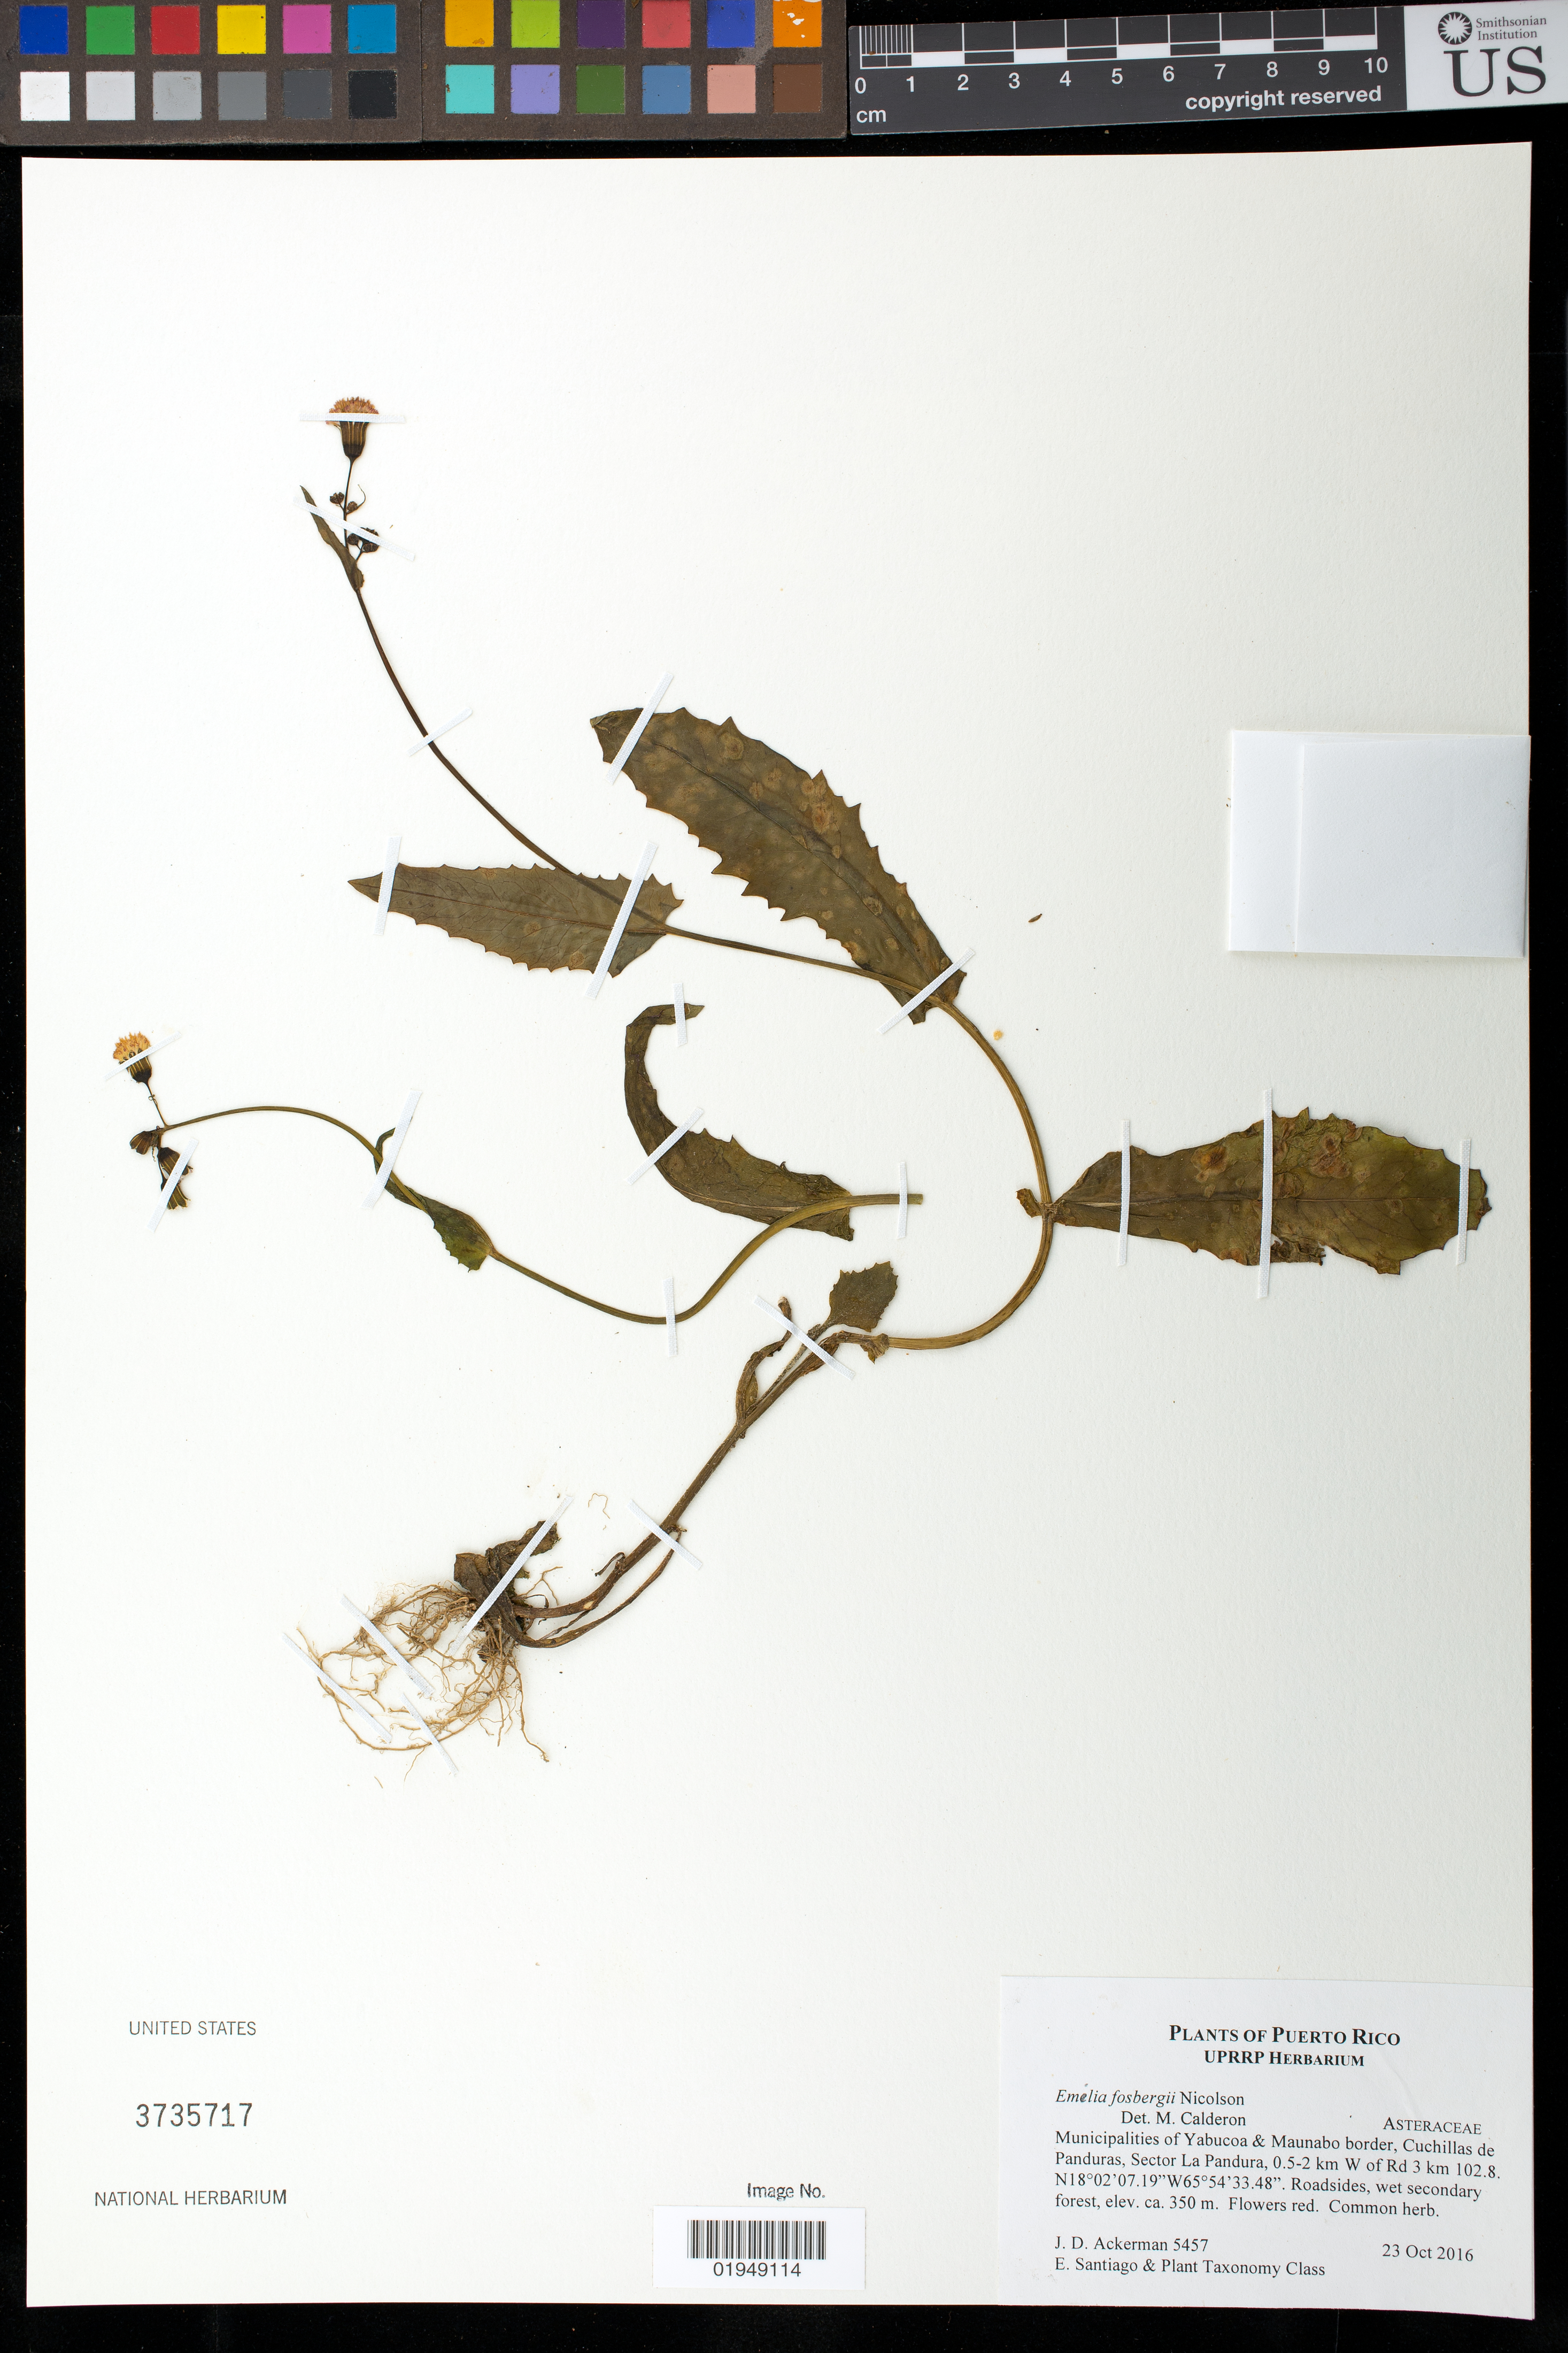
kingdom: Plantae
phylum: Tracheophyta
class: Magnoliopsida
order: Asterales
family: Asteraceae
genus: Emilia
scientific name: Emilia fosbergii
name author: Nicolson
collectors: E. Santiago, UPR Plant Taxonomy Class & J. D. Ackerman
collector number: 5457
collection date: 2016-10-23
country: Puerto Rico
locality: Municipalities of Yabuca & Maunabo border, Cuchillas de Panduras, Sector La Pandura, 0.5-2 km W of Rd 3 km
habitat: Roadsides, wet secondary forest.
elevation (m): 350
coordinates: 18 92 07.19 N, 65 54 33.48 W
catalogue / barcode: US 3735717